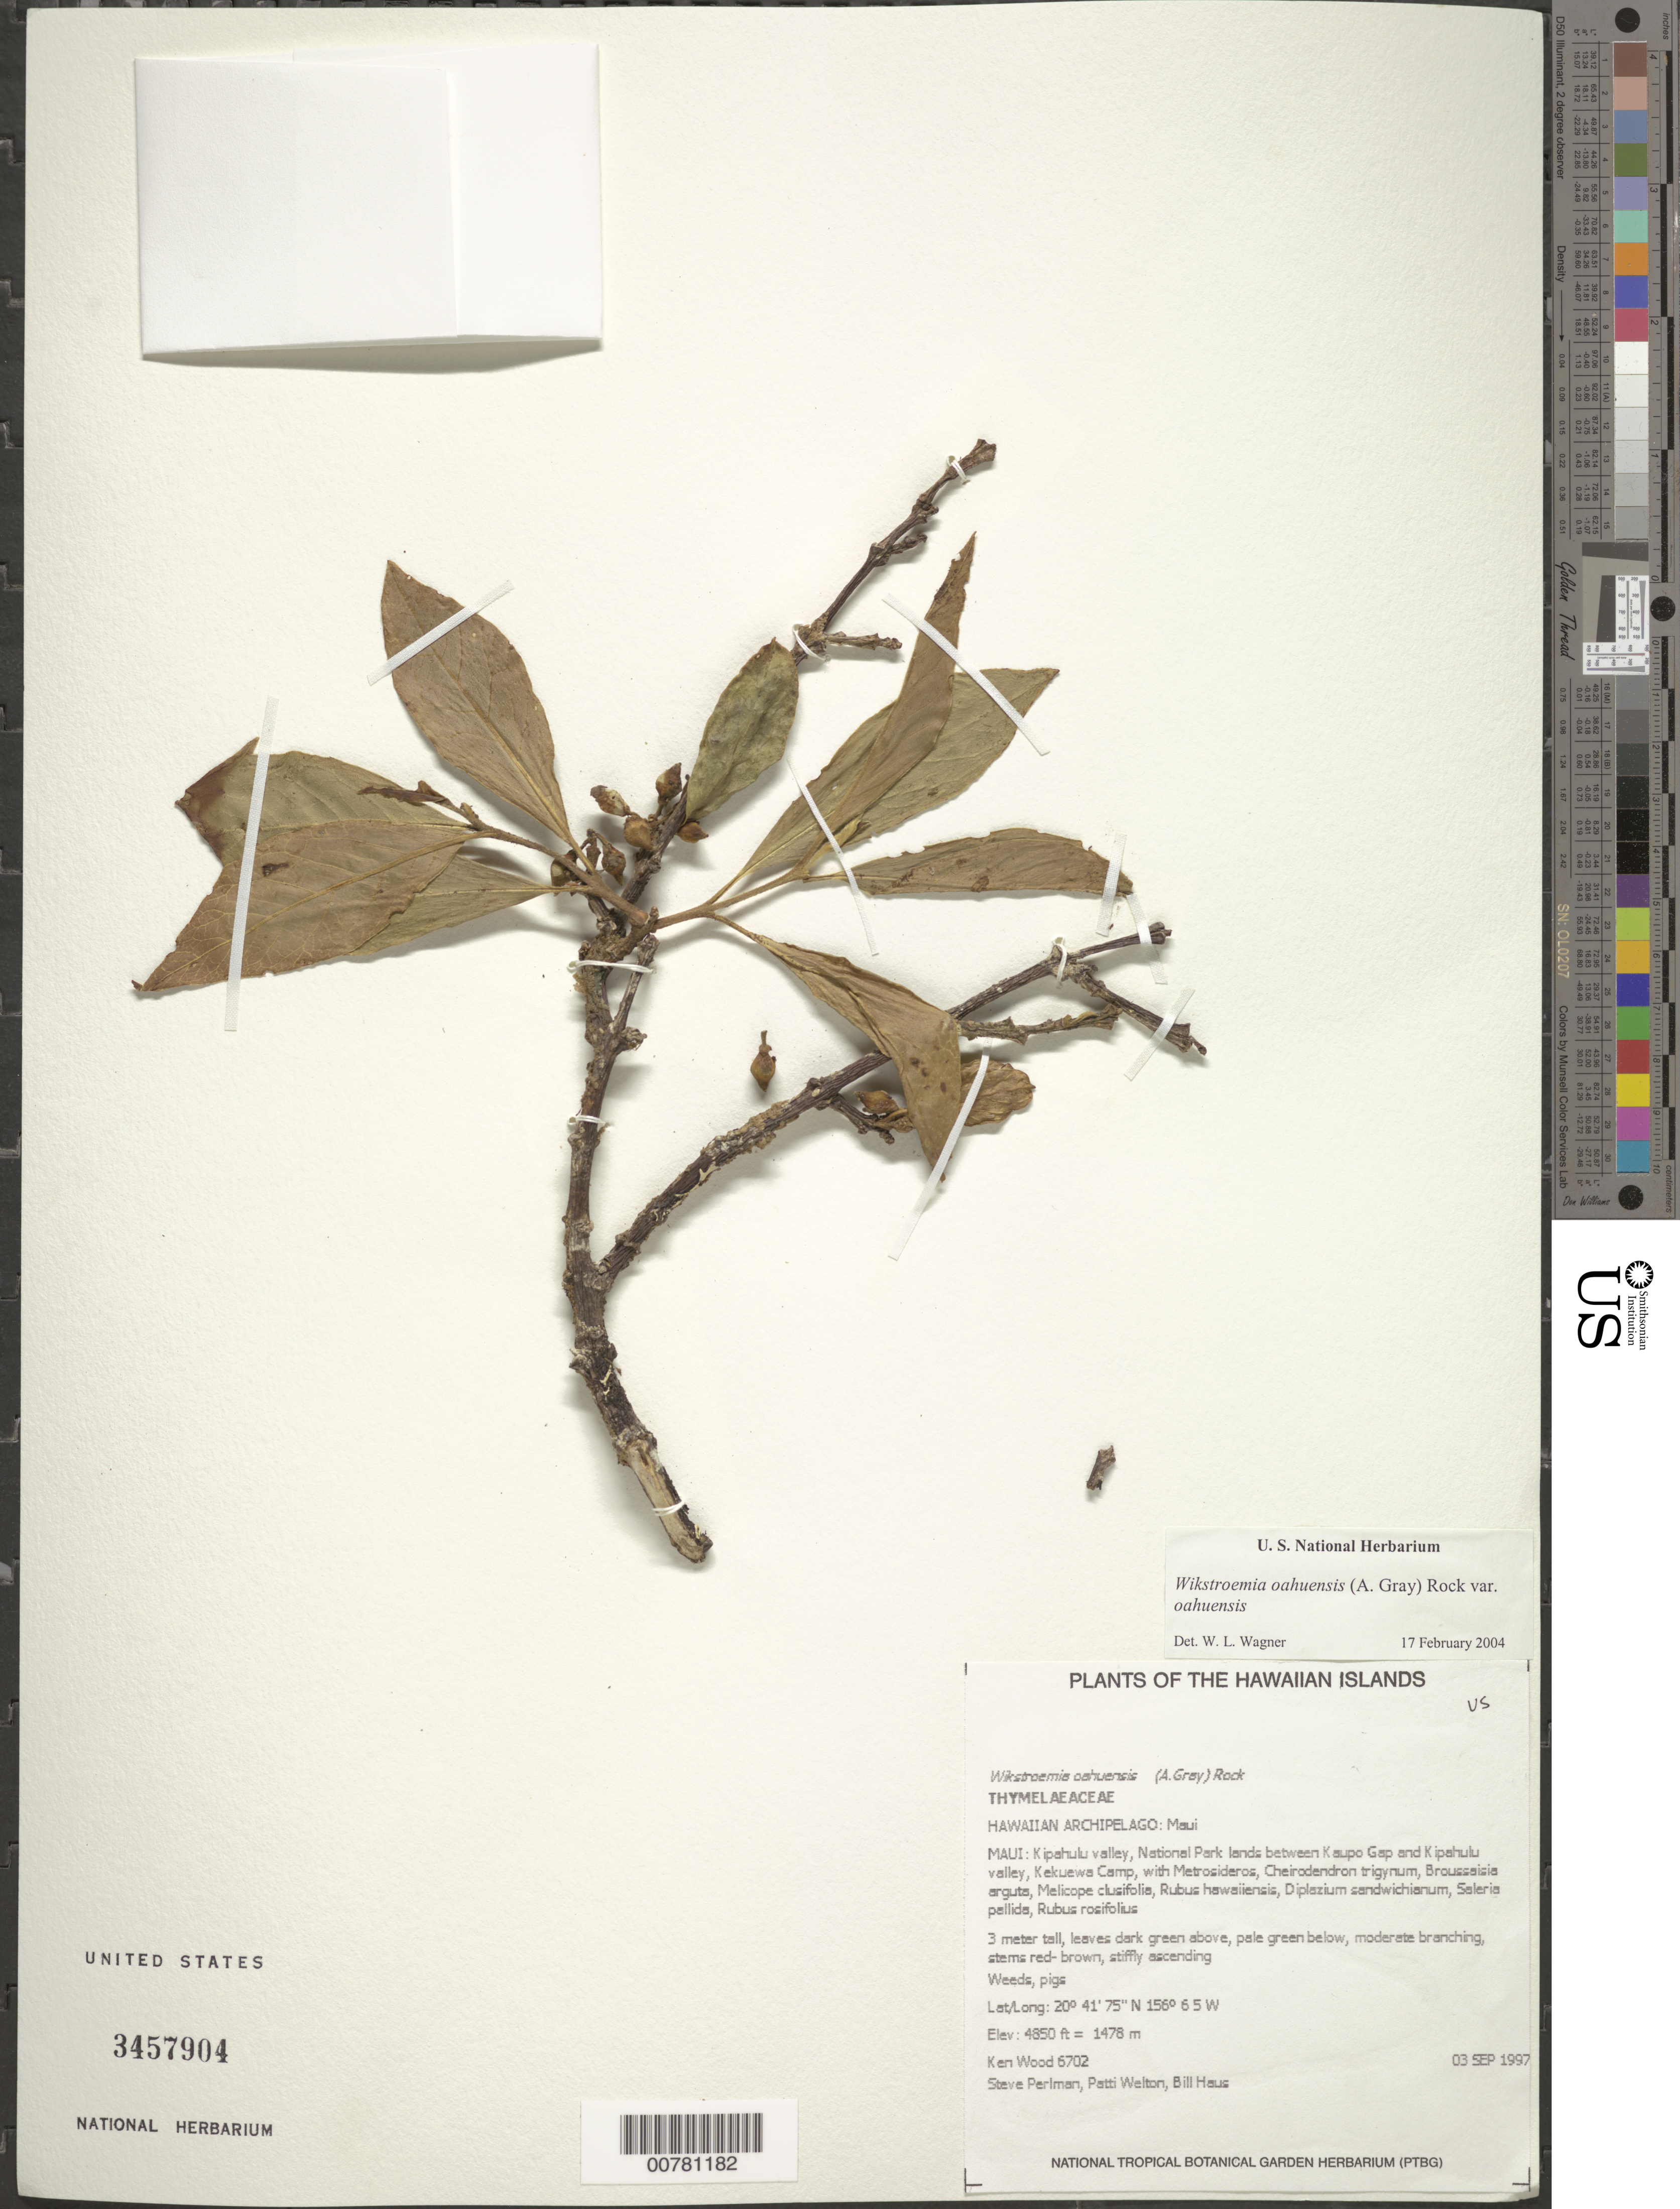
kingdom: Plantae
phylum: Tracheophyta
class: Magnoliopsida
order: Malvales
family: Thymelaeaceae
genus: Wikstroemia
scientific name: Wikstroemia oahuensis var. oahuensis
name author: (A. Gray) Rock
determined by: Wagner, W. L., (BOT), Smithsonian Institution - National Museum of Natural History (UNITED STATES)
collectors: K. R. Wood, S. P. Perlman, P. Welton & B. Haus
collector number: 6702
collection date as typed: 3 Sep 1997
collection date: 1997-09-03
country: United States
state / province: Hawaii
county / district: Maui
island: Maui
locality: Kipahulu valley, National Park lands between Kaupo Gap and Kipahulu valley, Kekuewa Camp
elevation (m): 1478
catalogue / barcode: US 3457904